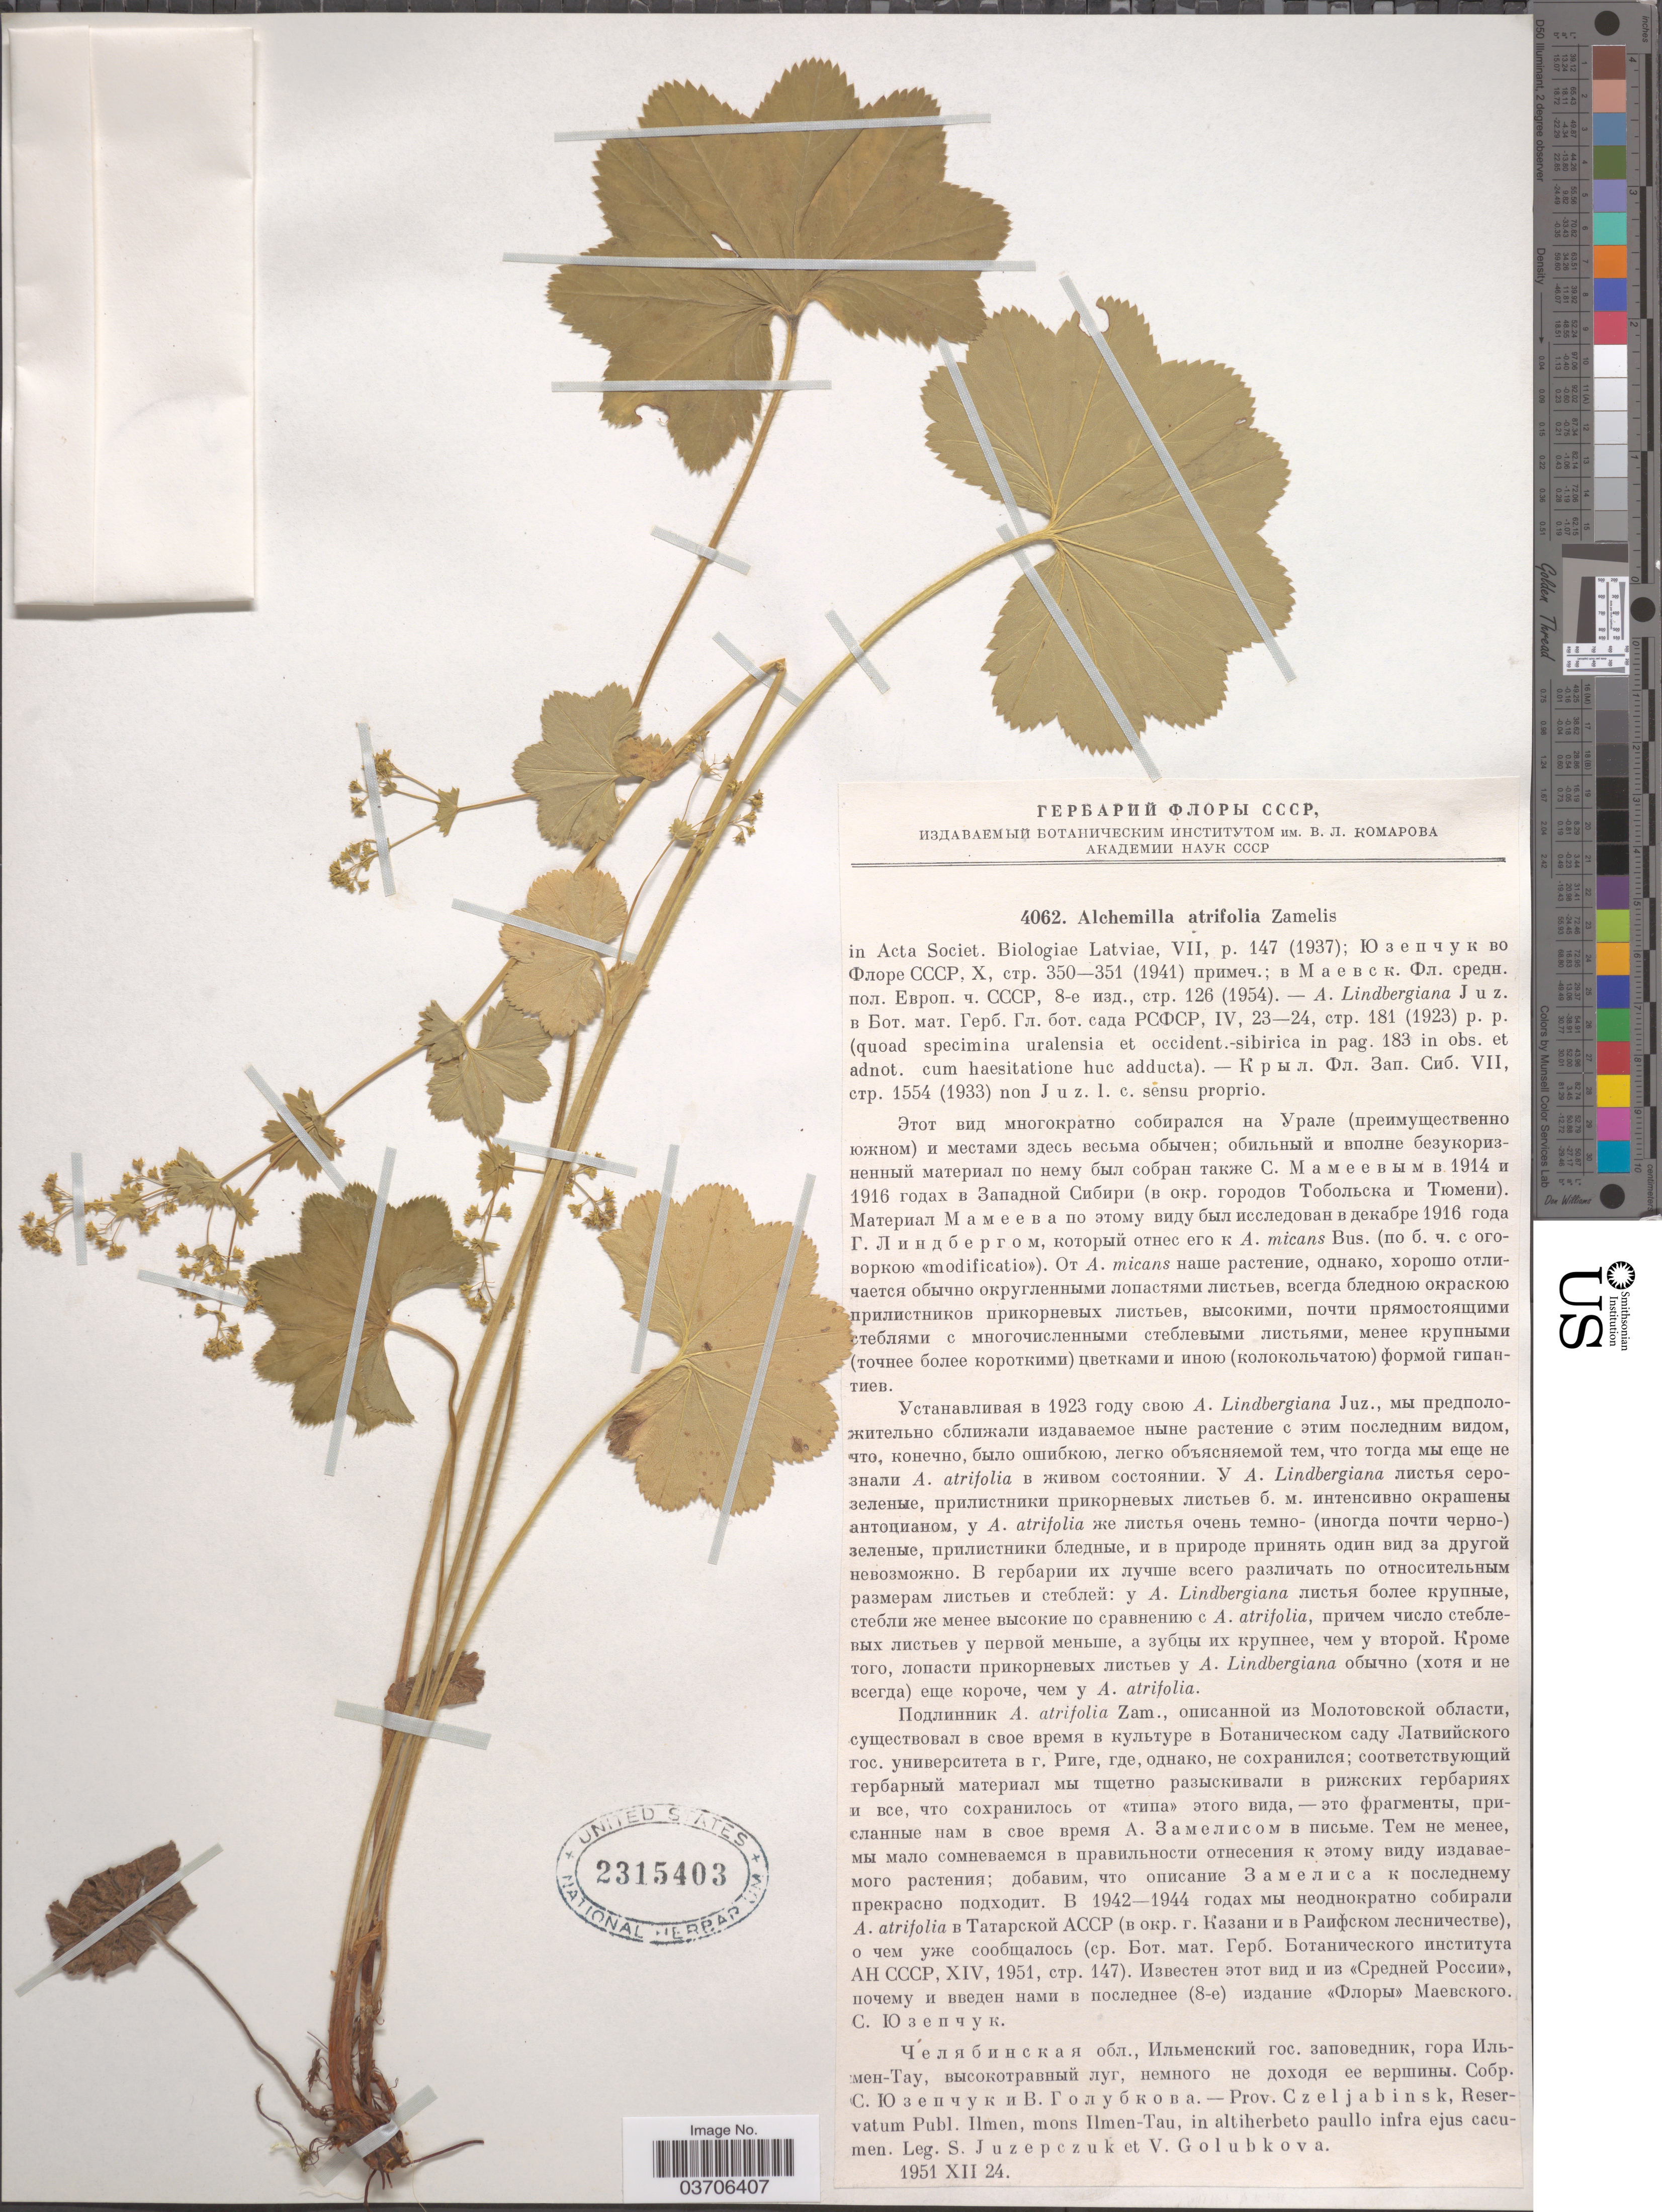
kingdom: Plantae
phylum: Tracheophyta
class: Magnoliopsida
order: Rosales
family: Rosaceae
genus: Alchemilla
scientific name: Alchemilla atrifolia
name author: Zämelis ex Juz.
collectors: S. V. Juzepczuk & V. F. Golubkova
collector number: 4062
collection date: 1951-12-24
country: Russian Federation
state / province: Chelyabinsk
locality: Prov. Czeljabinsk, Reservatum Publ. Ilmen, mons Ilmen-Tau, in altiherbeto paullo infra ejus cacumen.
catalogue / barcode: US 2315403